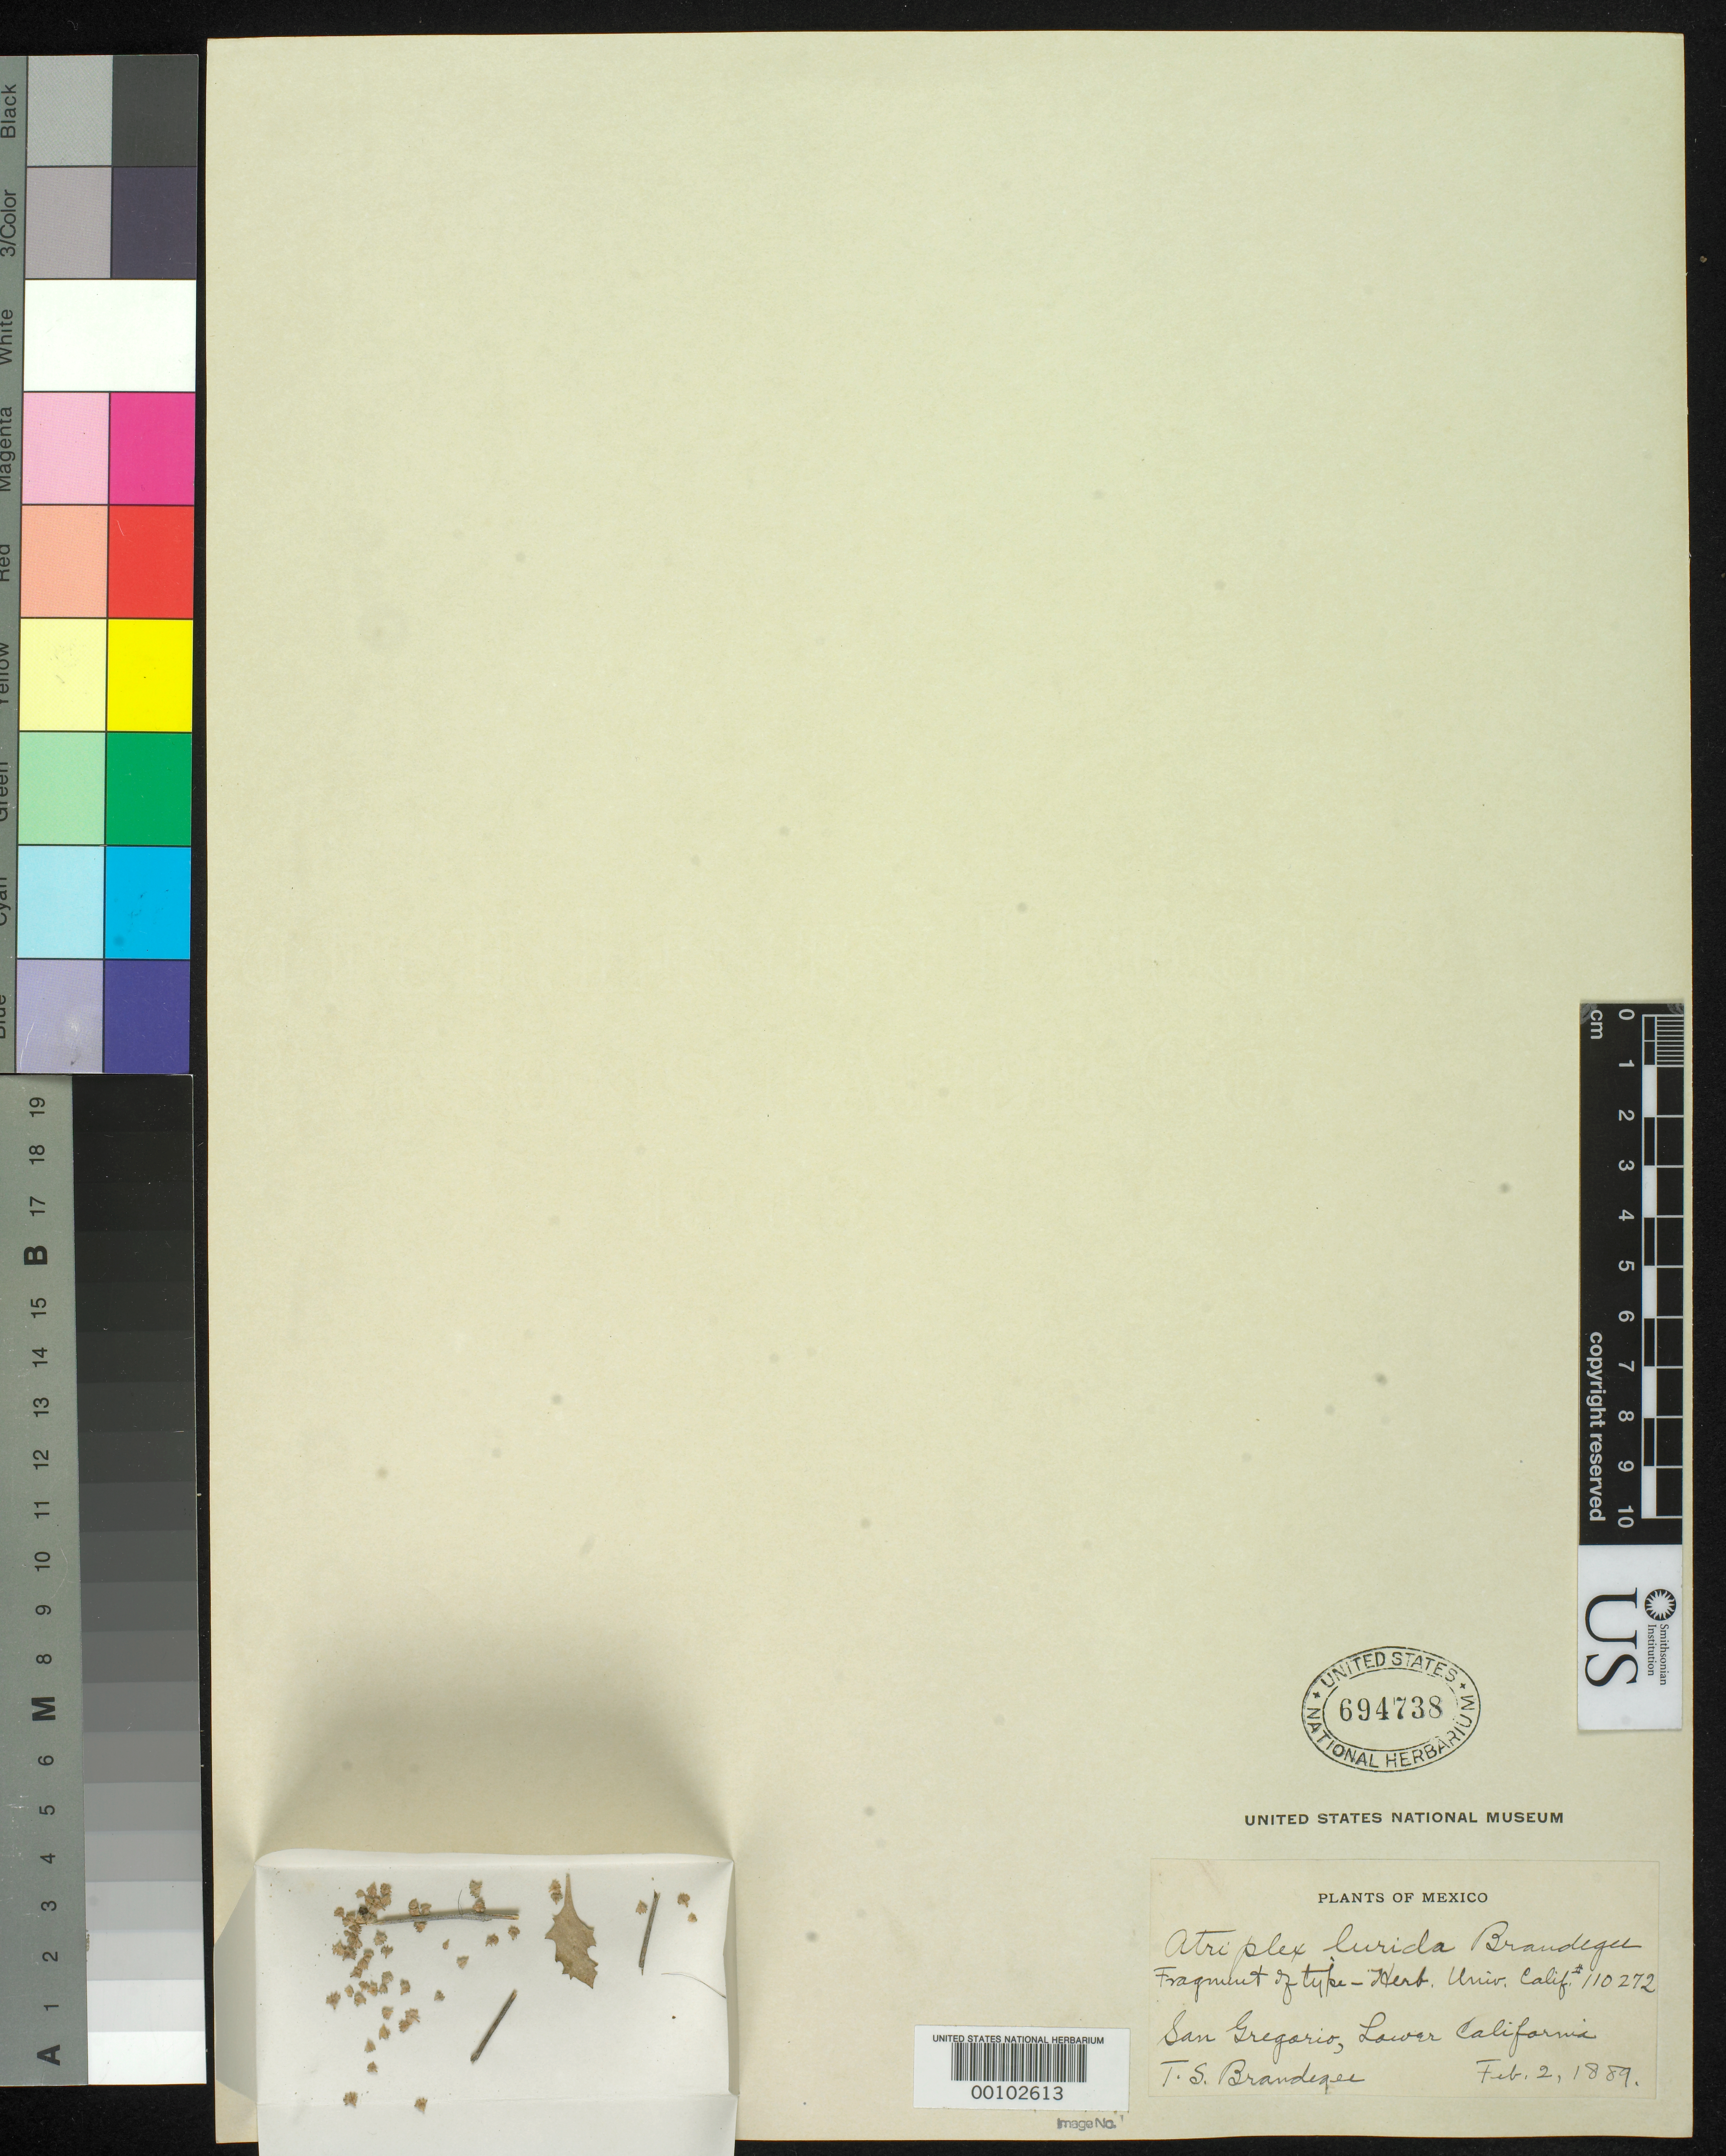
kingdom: Plantae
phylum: Tracheophyta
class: Magnoliopsida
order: Caryophyllales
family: Amaranthaceae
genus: Atriplex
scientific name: Atriplex lurida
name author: Brandegee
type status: Type Fragment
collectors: T. S. Brandegee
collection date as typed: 02 Feb 1889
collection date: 1889-02-02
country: Mexico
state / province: Baja California Sur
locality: San Gregorio.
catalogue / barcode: US 694738